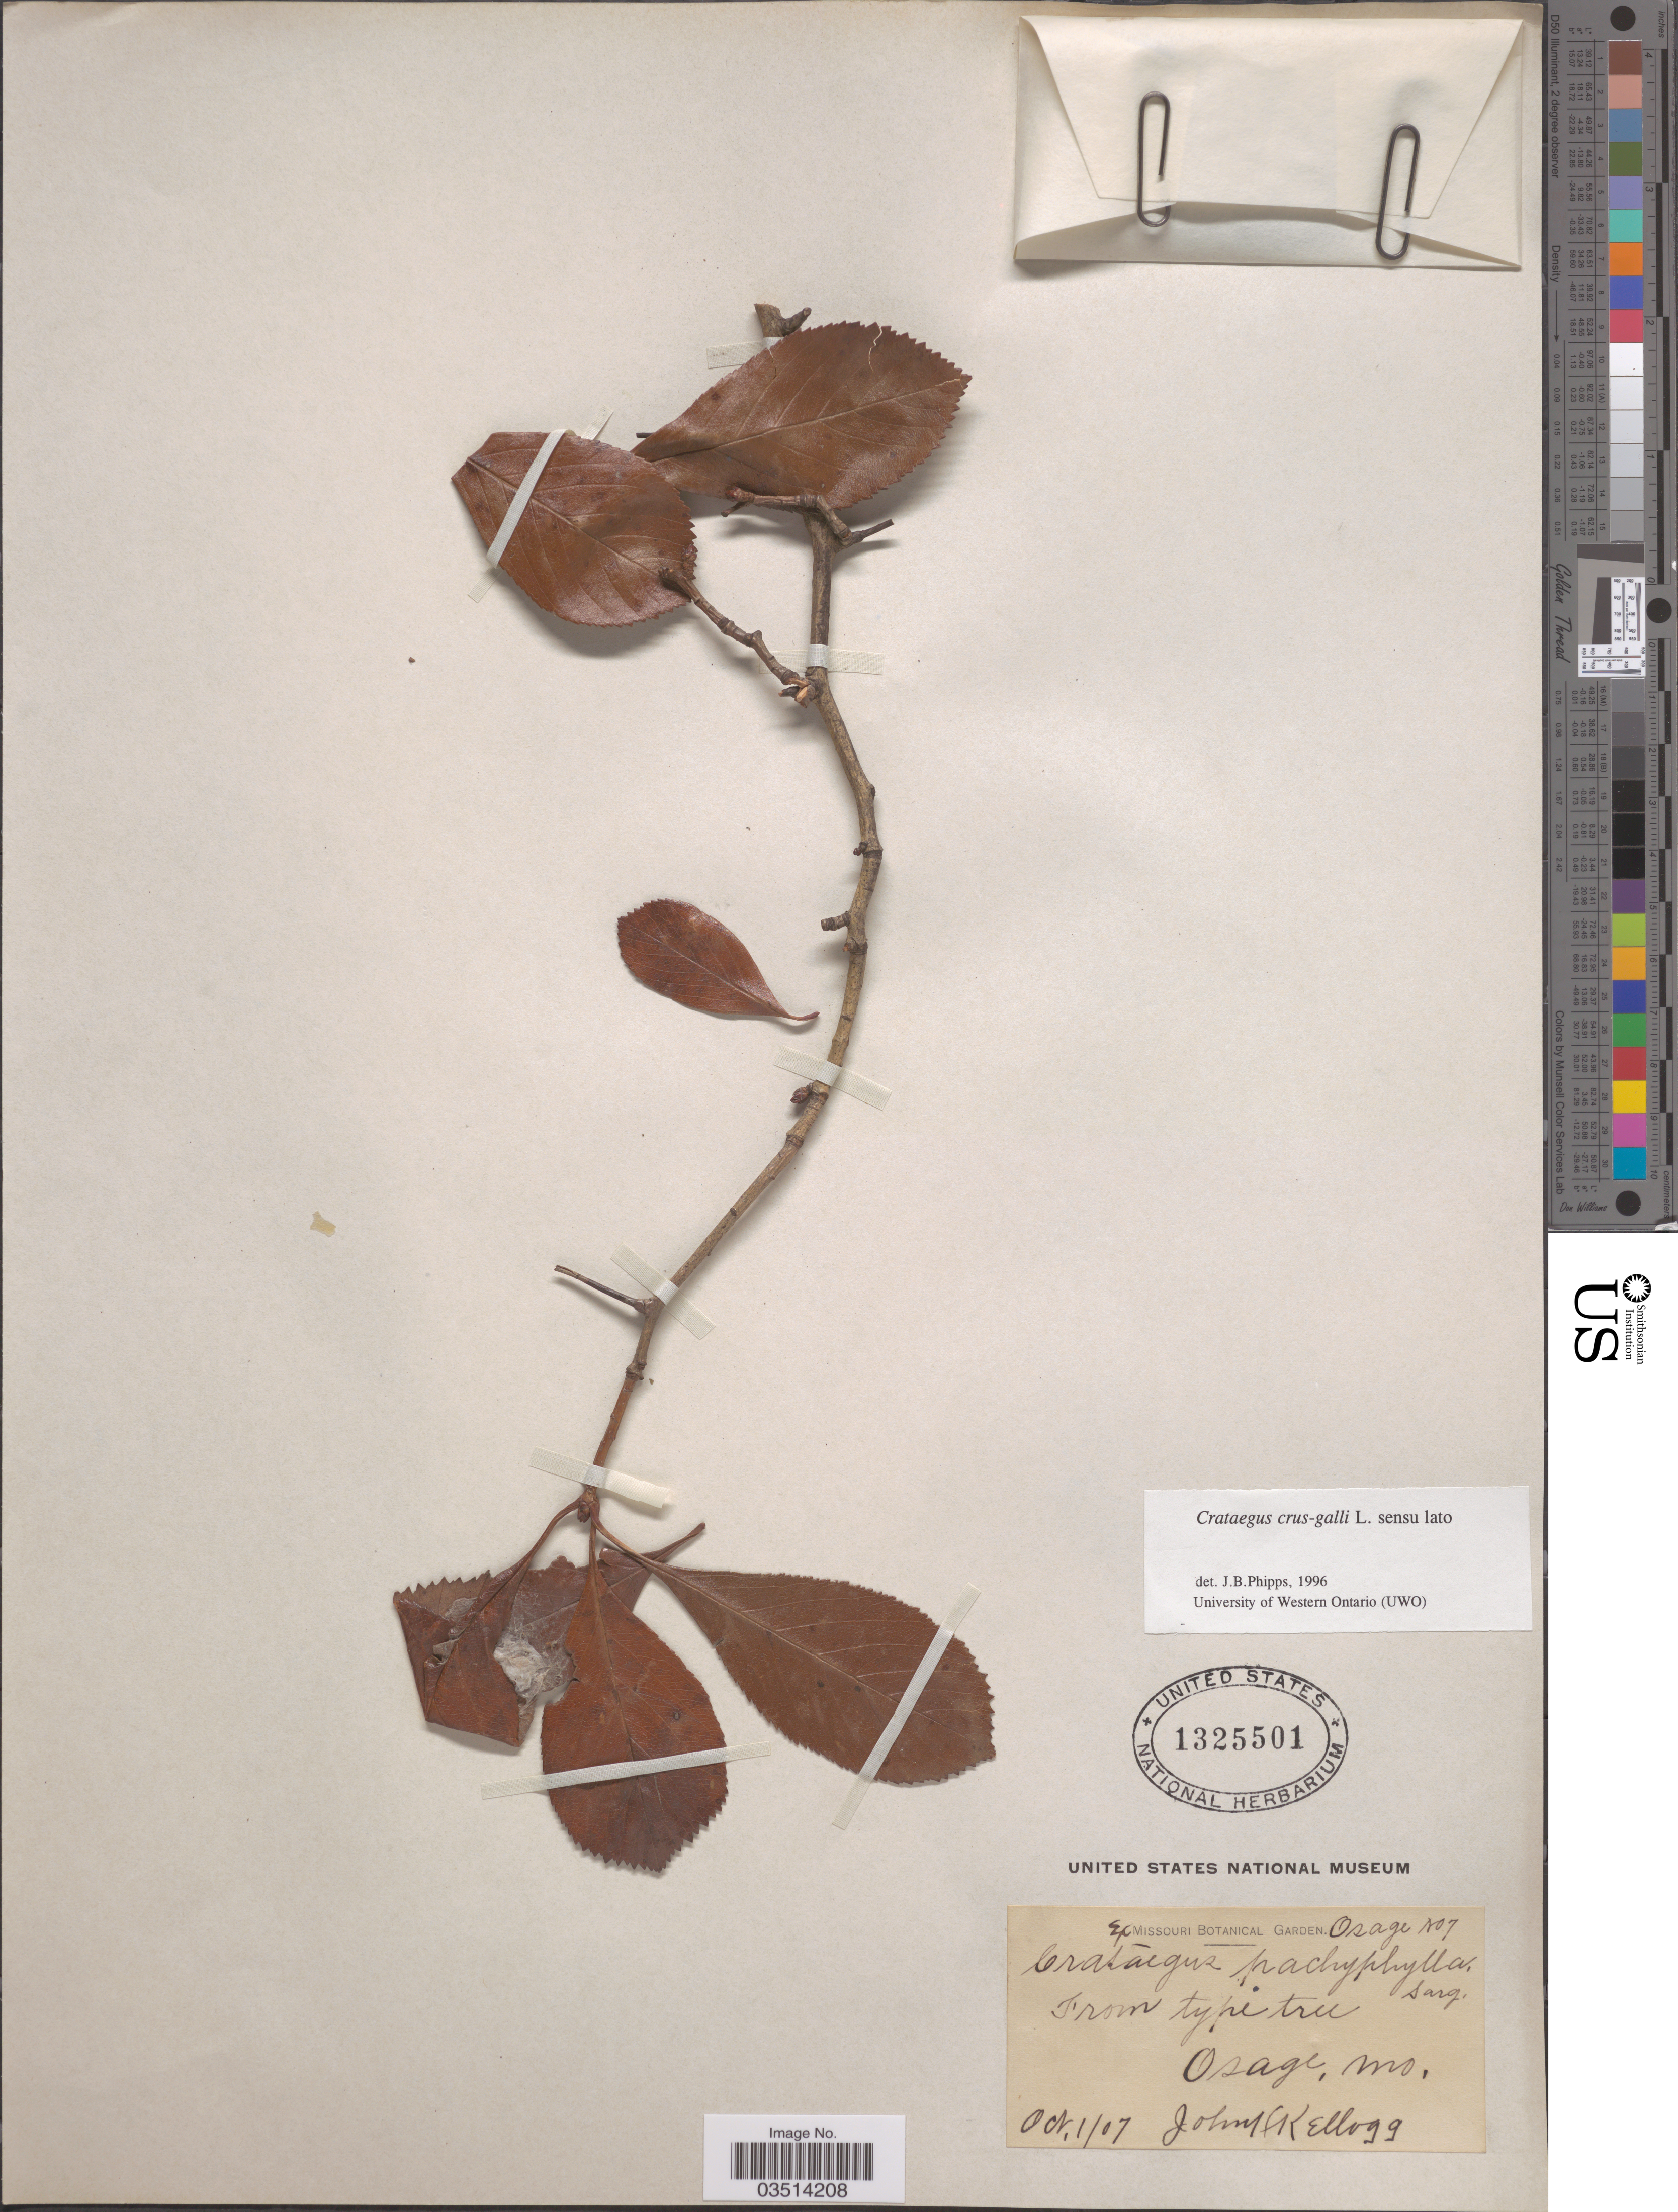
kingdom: Plantae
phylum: Tracheophyta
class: Magnoliopsida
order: Rosales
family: Rosaceae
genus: Crataegus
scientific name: Crataegus crus-galli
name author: L.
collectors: J. H. Kellogg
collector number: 7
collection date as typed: Transcribed d/m/y: 1/10/7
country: United States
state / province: Missouri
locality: Osage.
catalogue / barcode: US 1325501